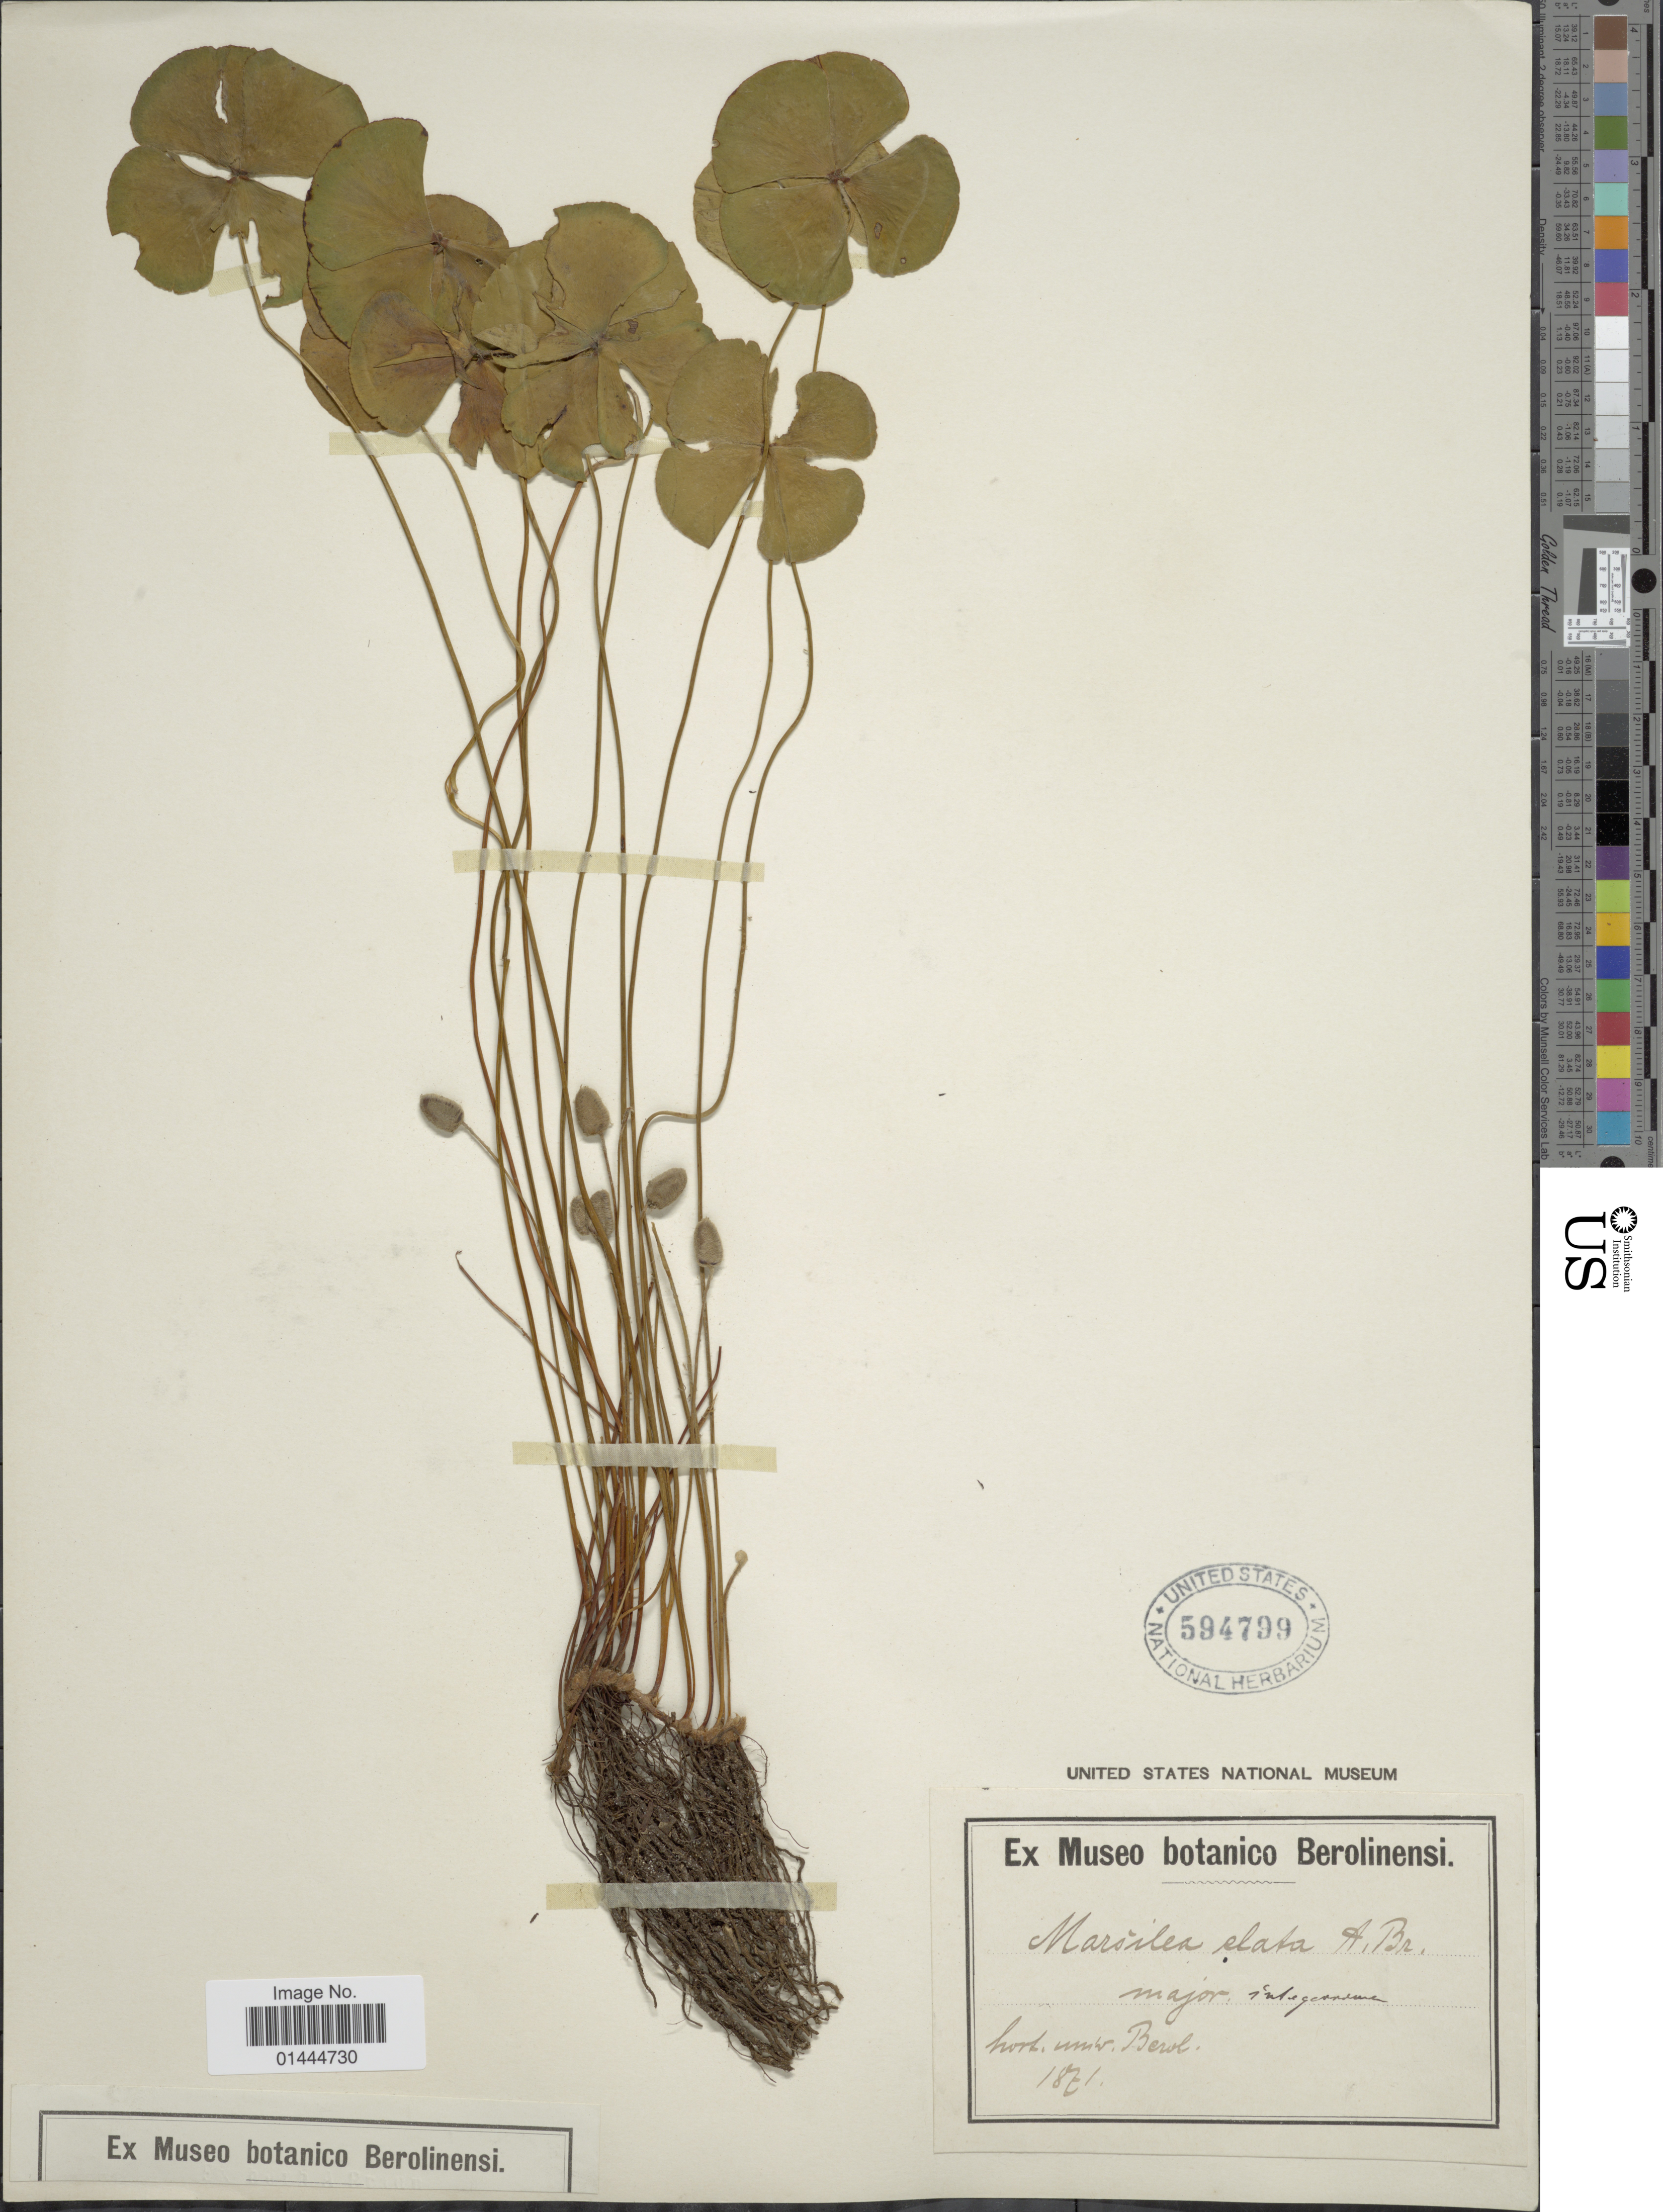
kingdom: Plantae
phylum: Tracheophyta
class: Polypodiopsida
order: Salviniales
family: Marsileaceae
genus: Marsilea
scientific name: Marsilea elata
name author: A. Braun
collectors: ex Museo Botanico Berolinensi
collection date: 1871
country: Germany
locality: Hort. univ. Berol. [interpreted]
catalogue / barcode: US 594799